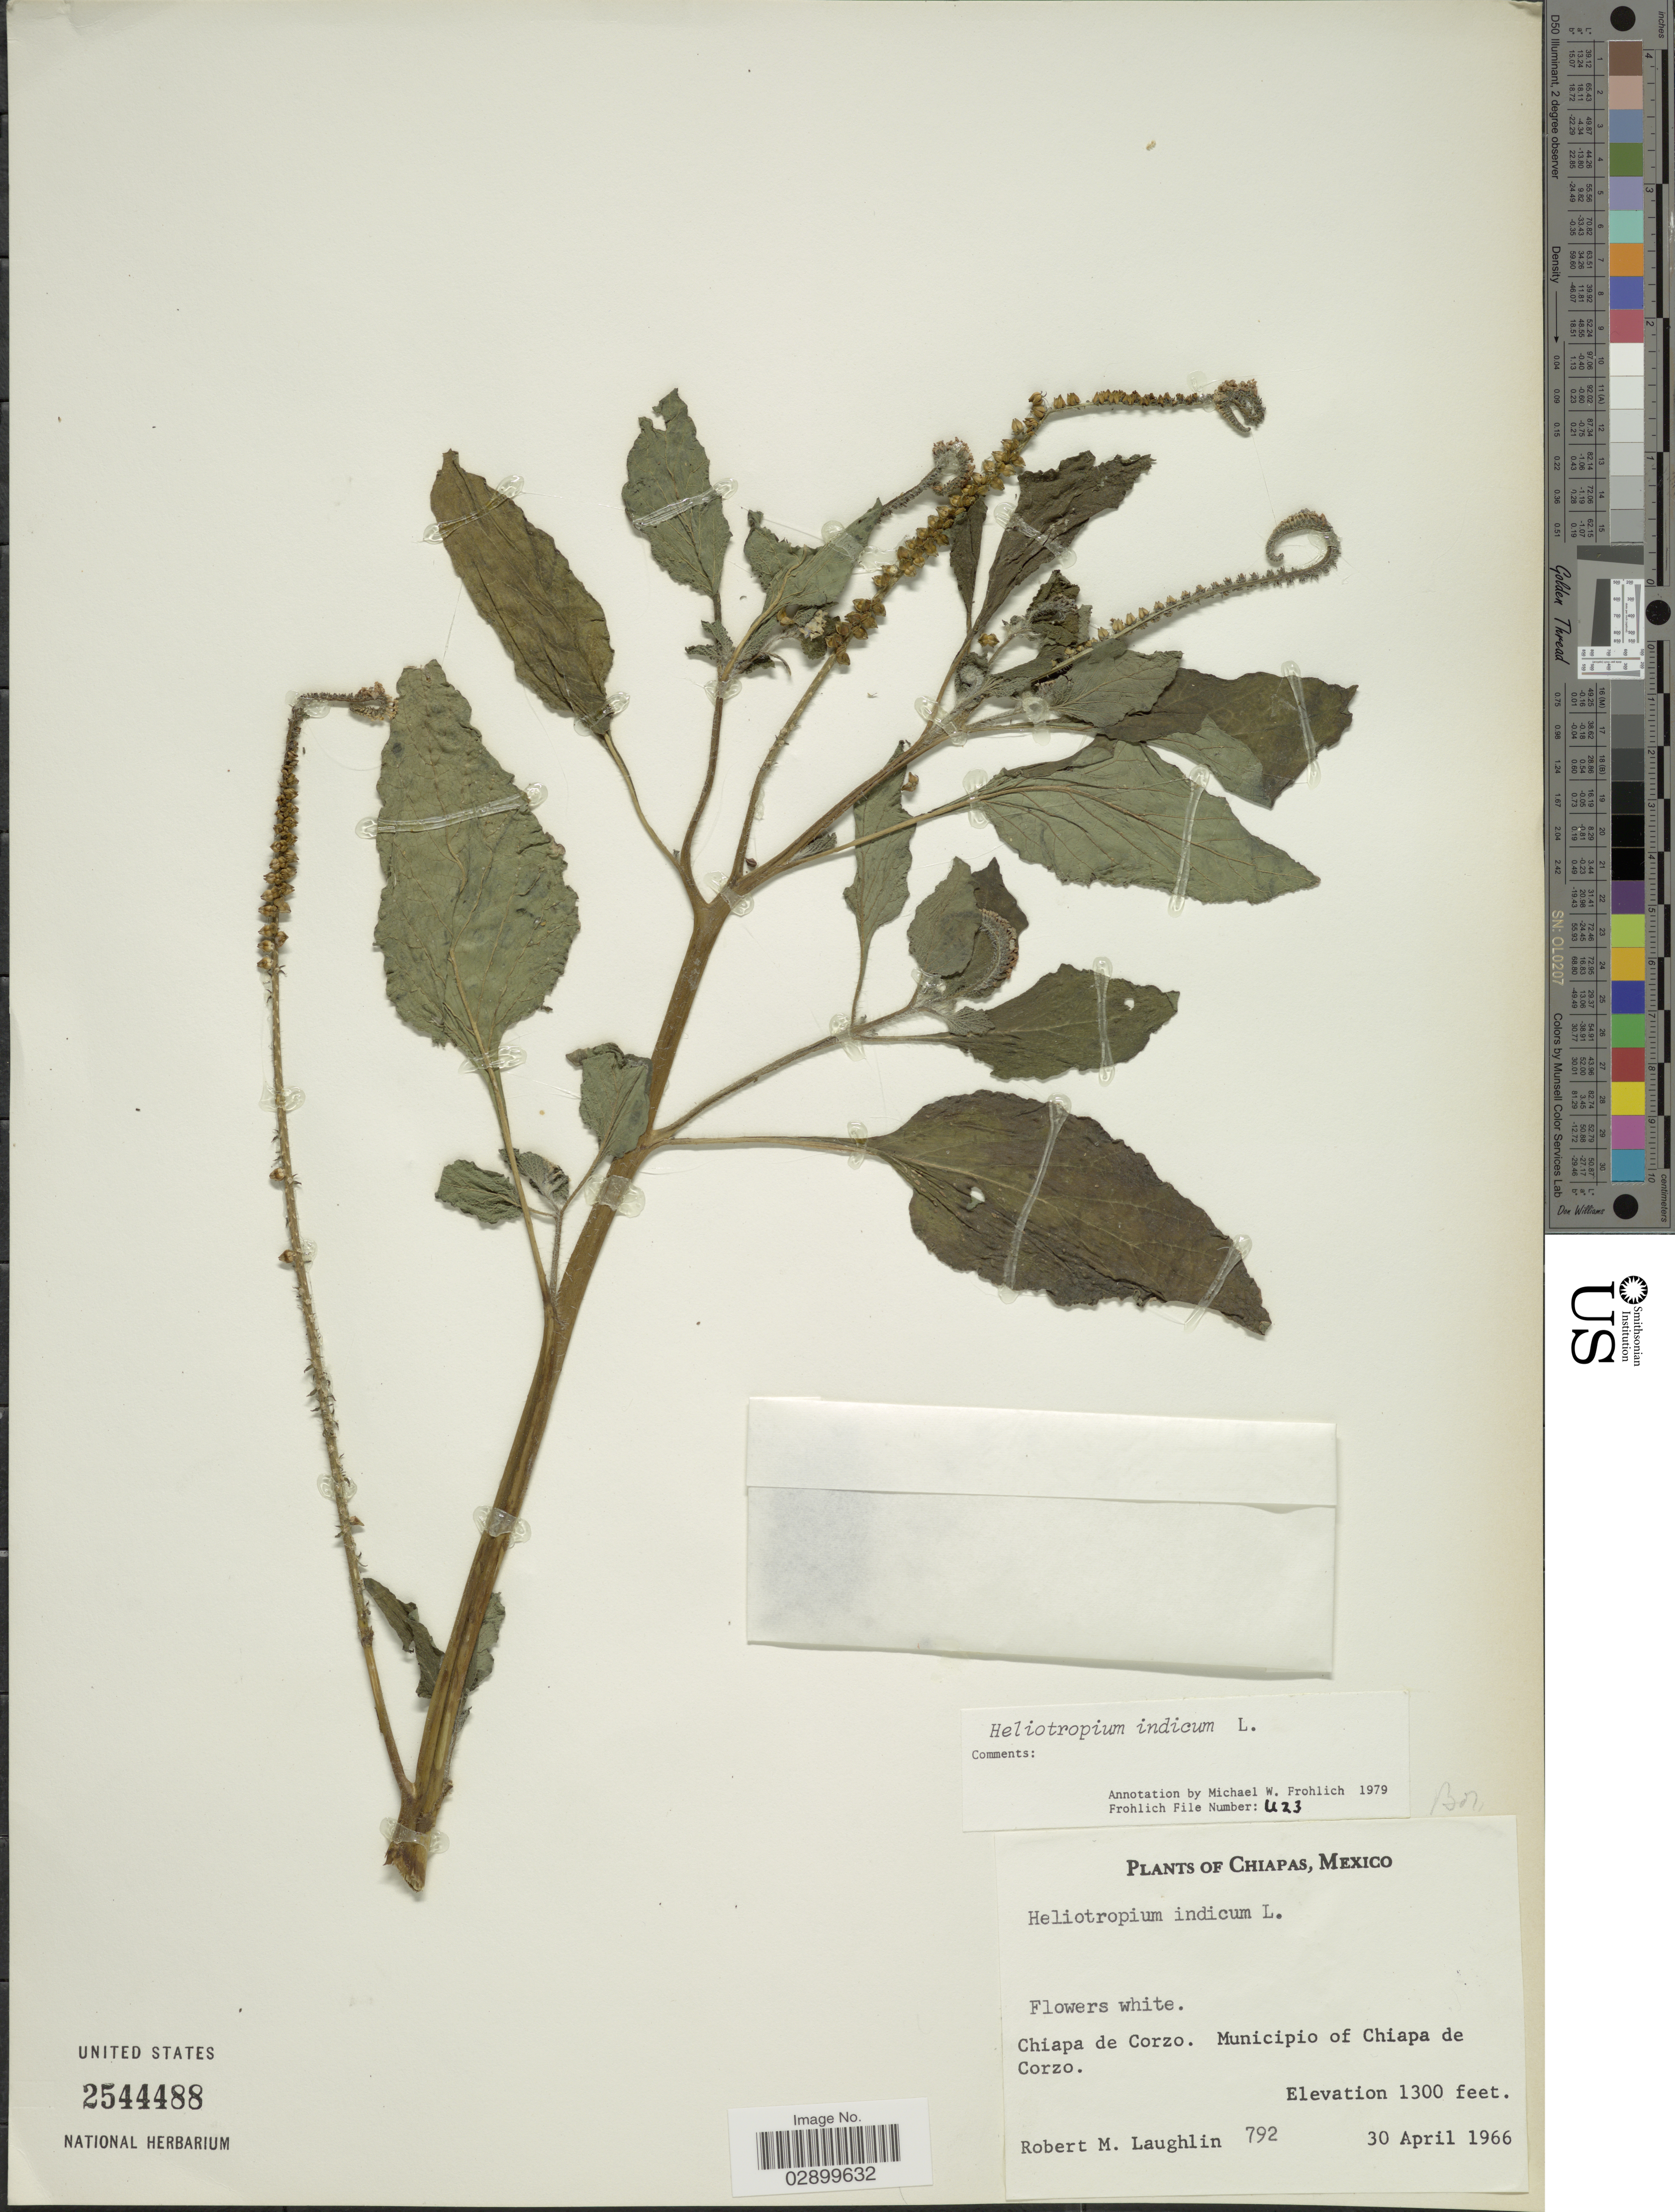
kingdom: Plantae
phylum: Tracheophyta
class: Magnoliopsida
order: Boraginales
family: Heliotropiaceae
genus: Heliotropium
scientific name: Heliotropium indicum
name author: L.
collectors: R. M. Laughlin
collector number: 792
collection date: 1966-04-30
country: Mexico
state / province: Chiapas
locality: Chiapo de Corzo. Municipio of Chiapa de Corzo.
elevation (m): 396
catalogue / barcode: US 2544488